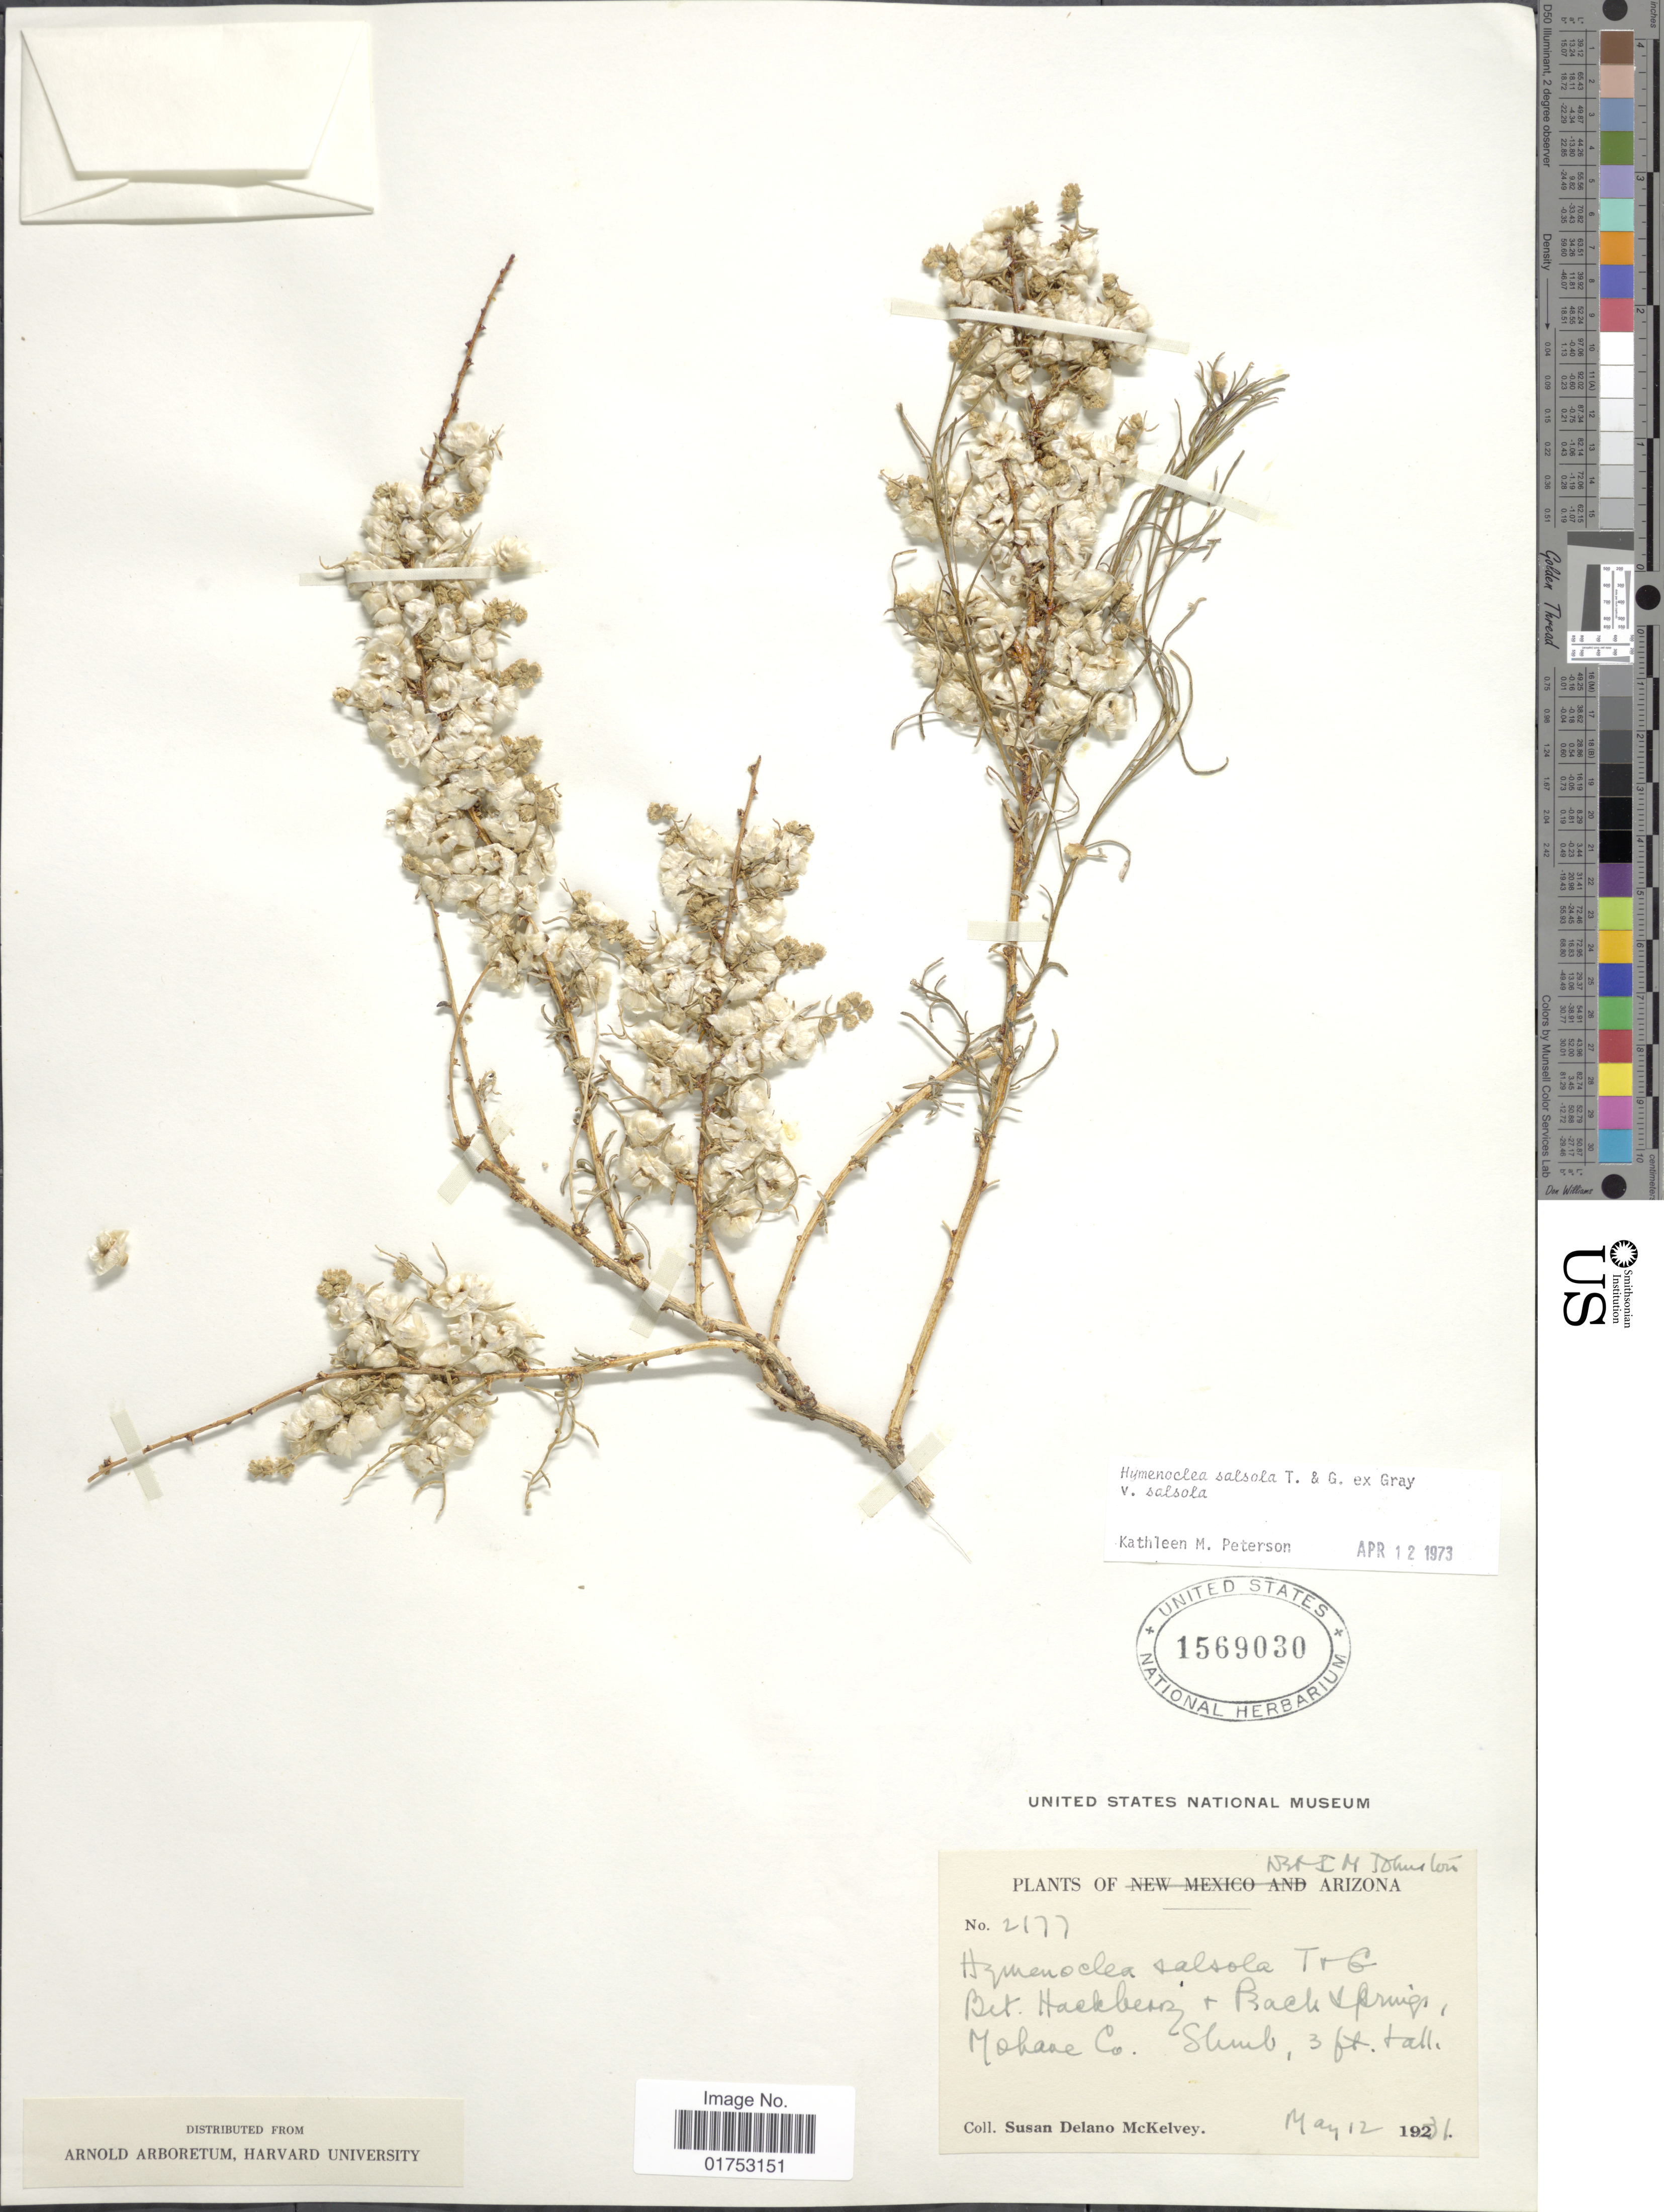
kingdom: Plantae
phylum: Tracheophyta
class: Magnoliopsida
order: Asterales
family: Asteraceae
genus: Hymenoclea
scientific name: Hymenoclea salsola var. salsola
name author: Torr. & A. Gray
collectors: S. A. McKelvey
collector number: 2177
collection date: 1931-05-12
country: United States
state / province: Arizona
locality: Bet. Kachberry + Back Springs, Mohave Co.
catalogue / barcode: US 1569030